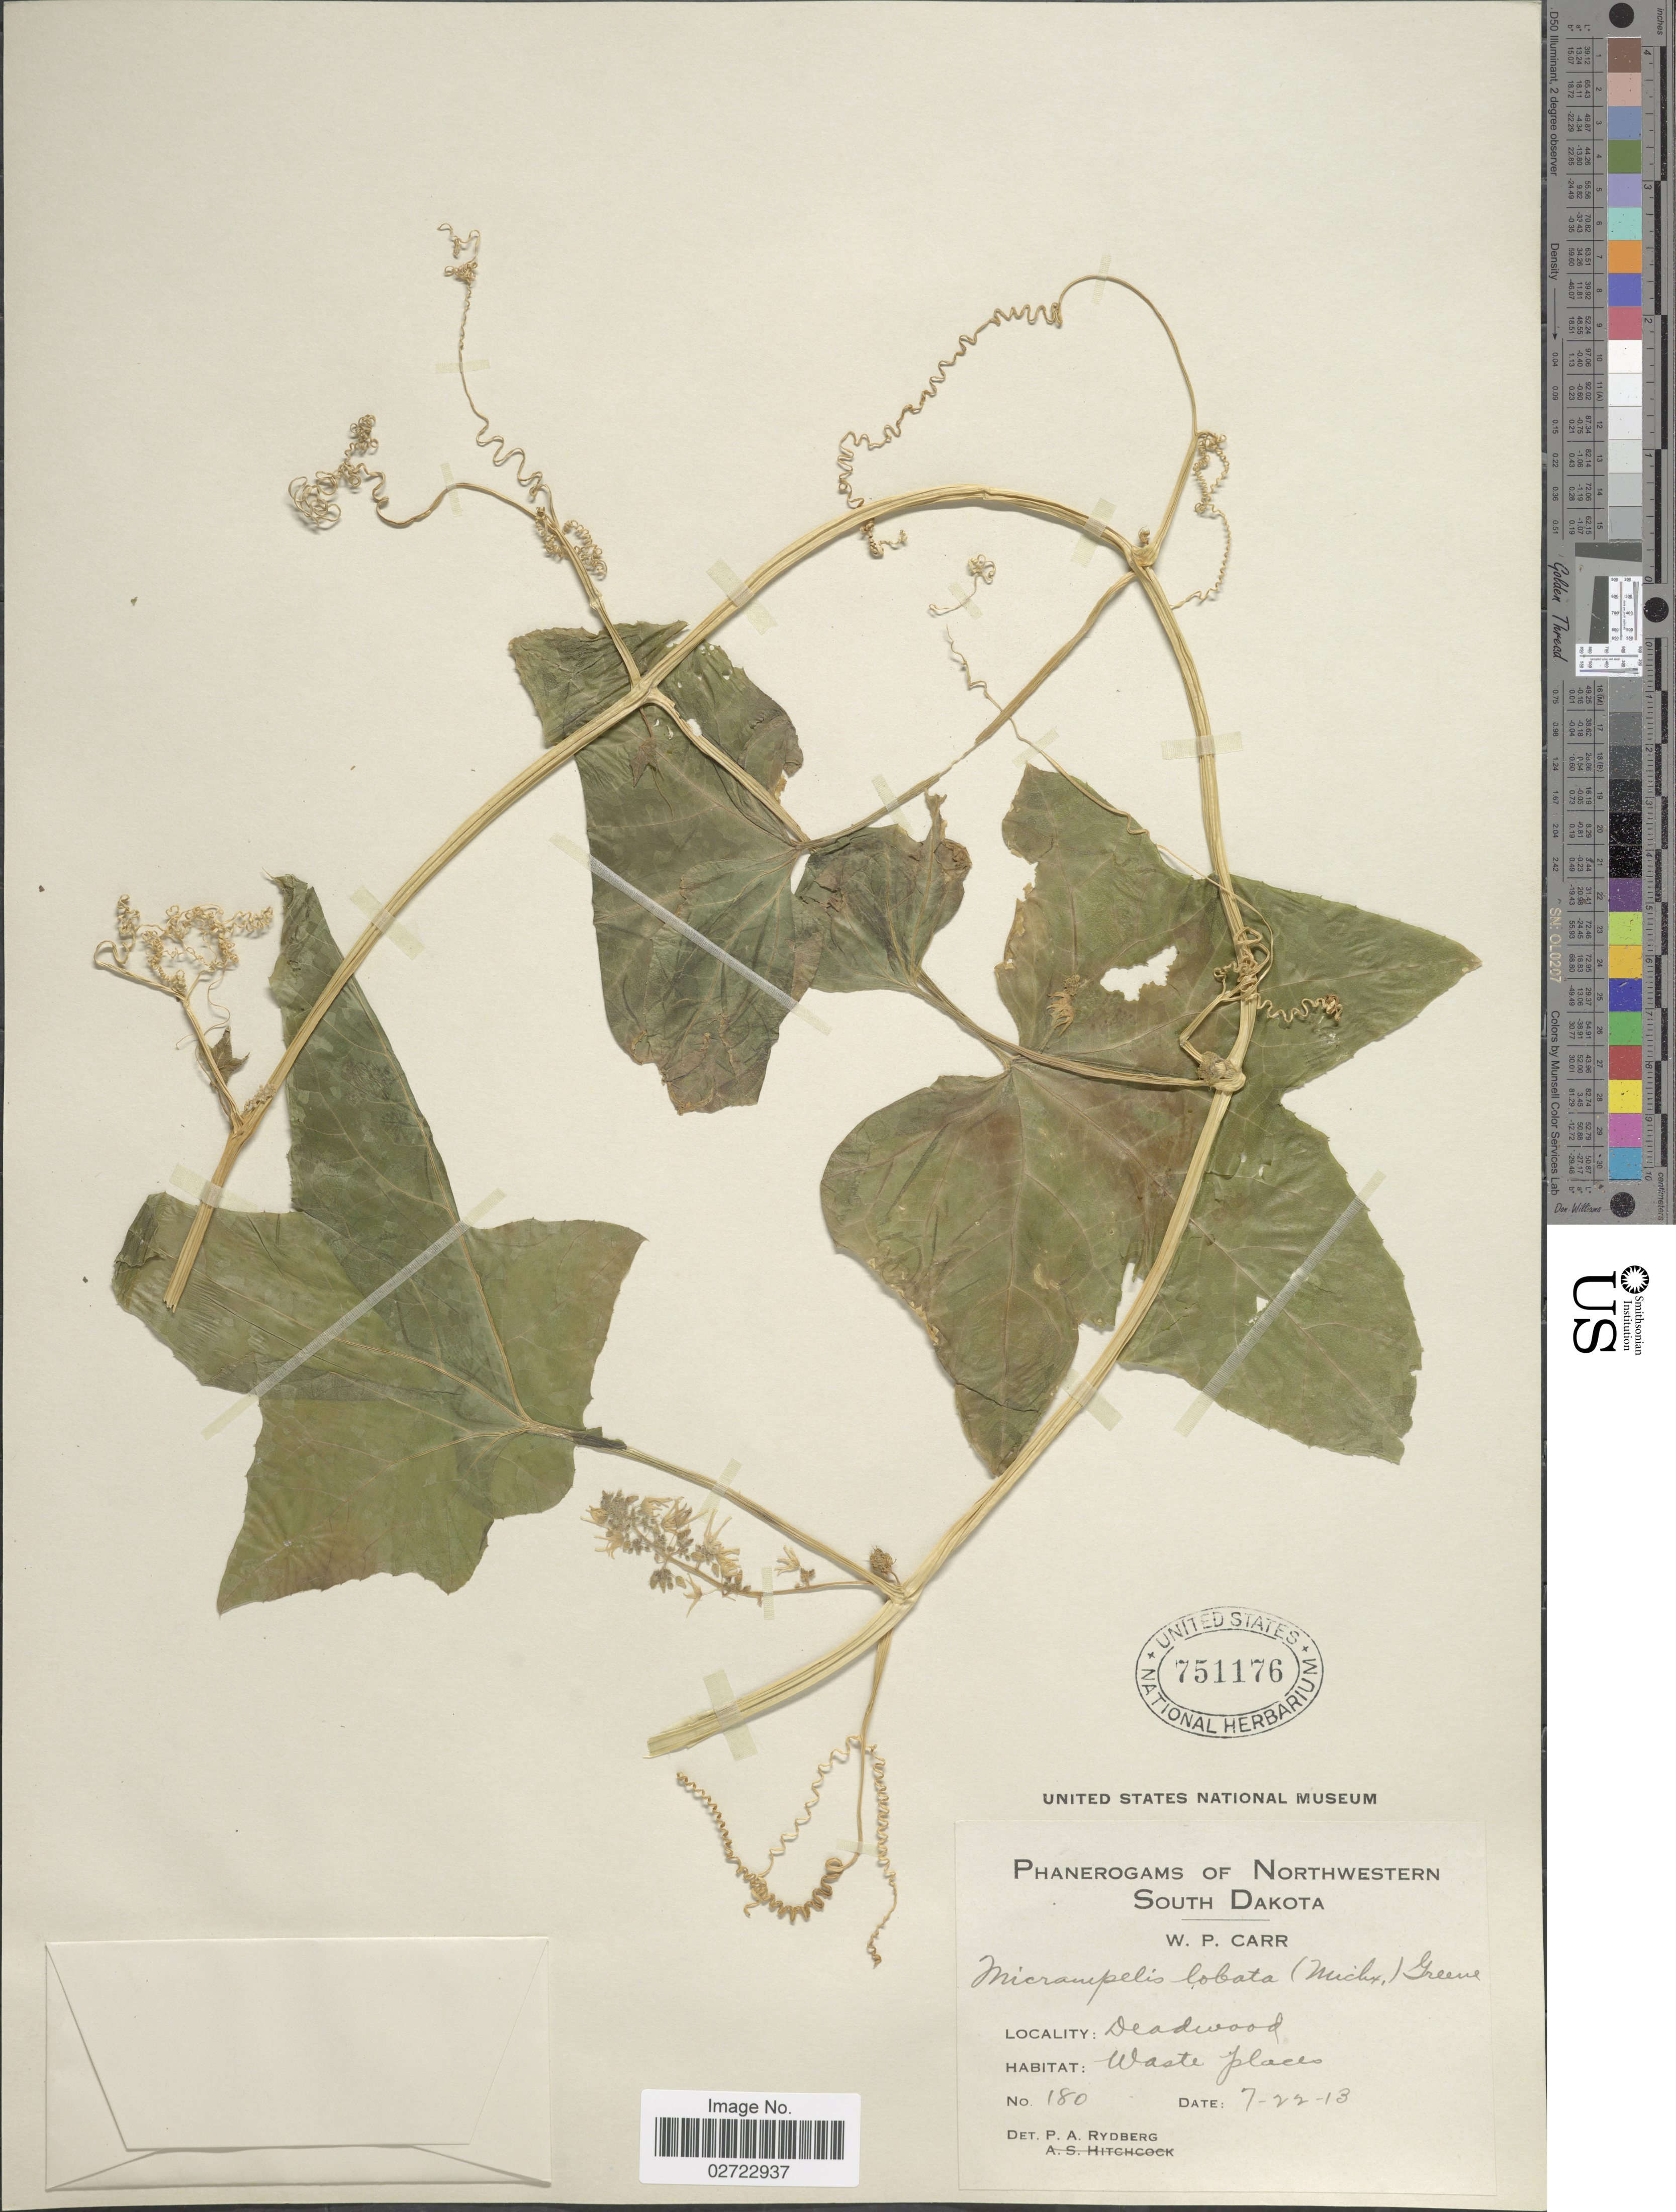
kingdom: Plantae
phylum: Tracheophyta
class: Magnoliopsida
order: Cucurbitales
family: Cucurbitaceae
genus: Echinocystis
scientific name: Echinocystis lobata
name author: (Michx.) Torr. & A. Gray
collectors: W. Carr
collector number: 180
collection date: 1913-07-22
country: United States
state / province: South Dakota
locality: Northwestern South Dakota, W.P. Carr [unsure placement], Deadwood.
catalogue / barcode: US 751176